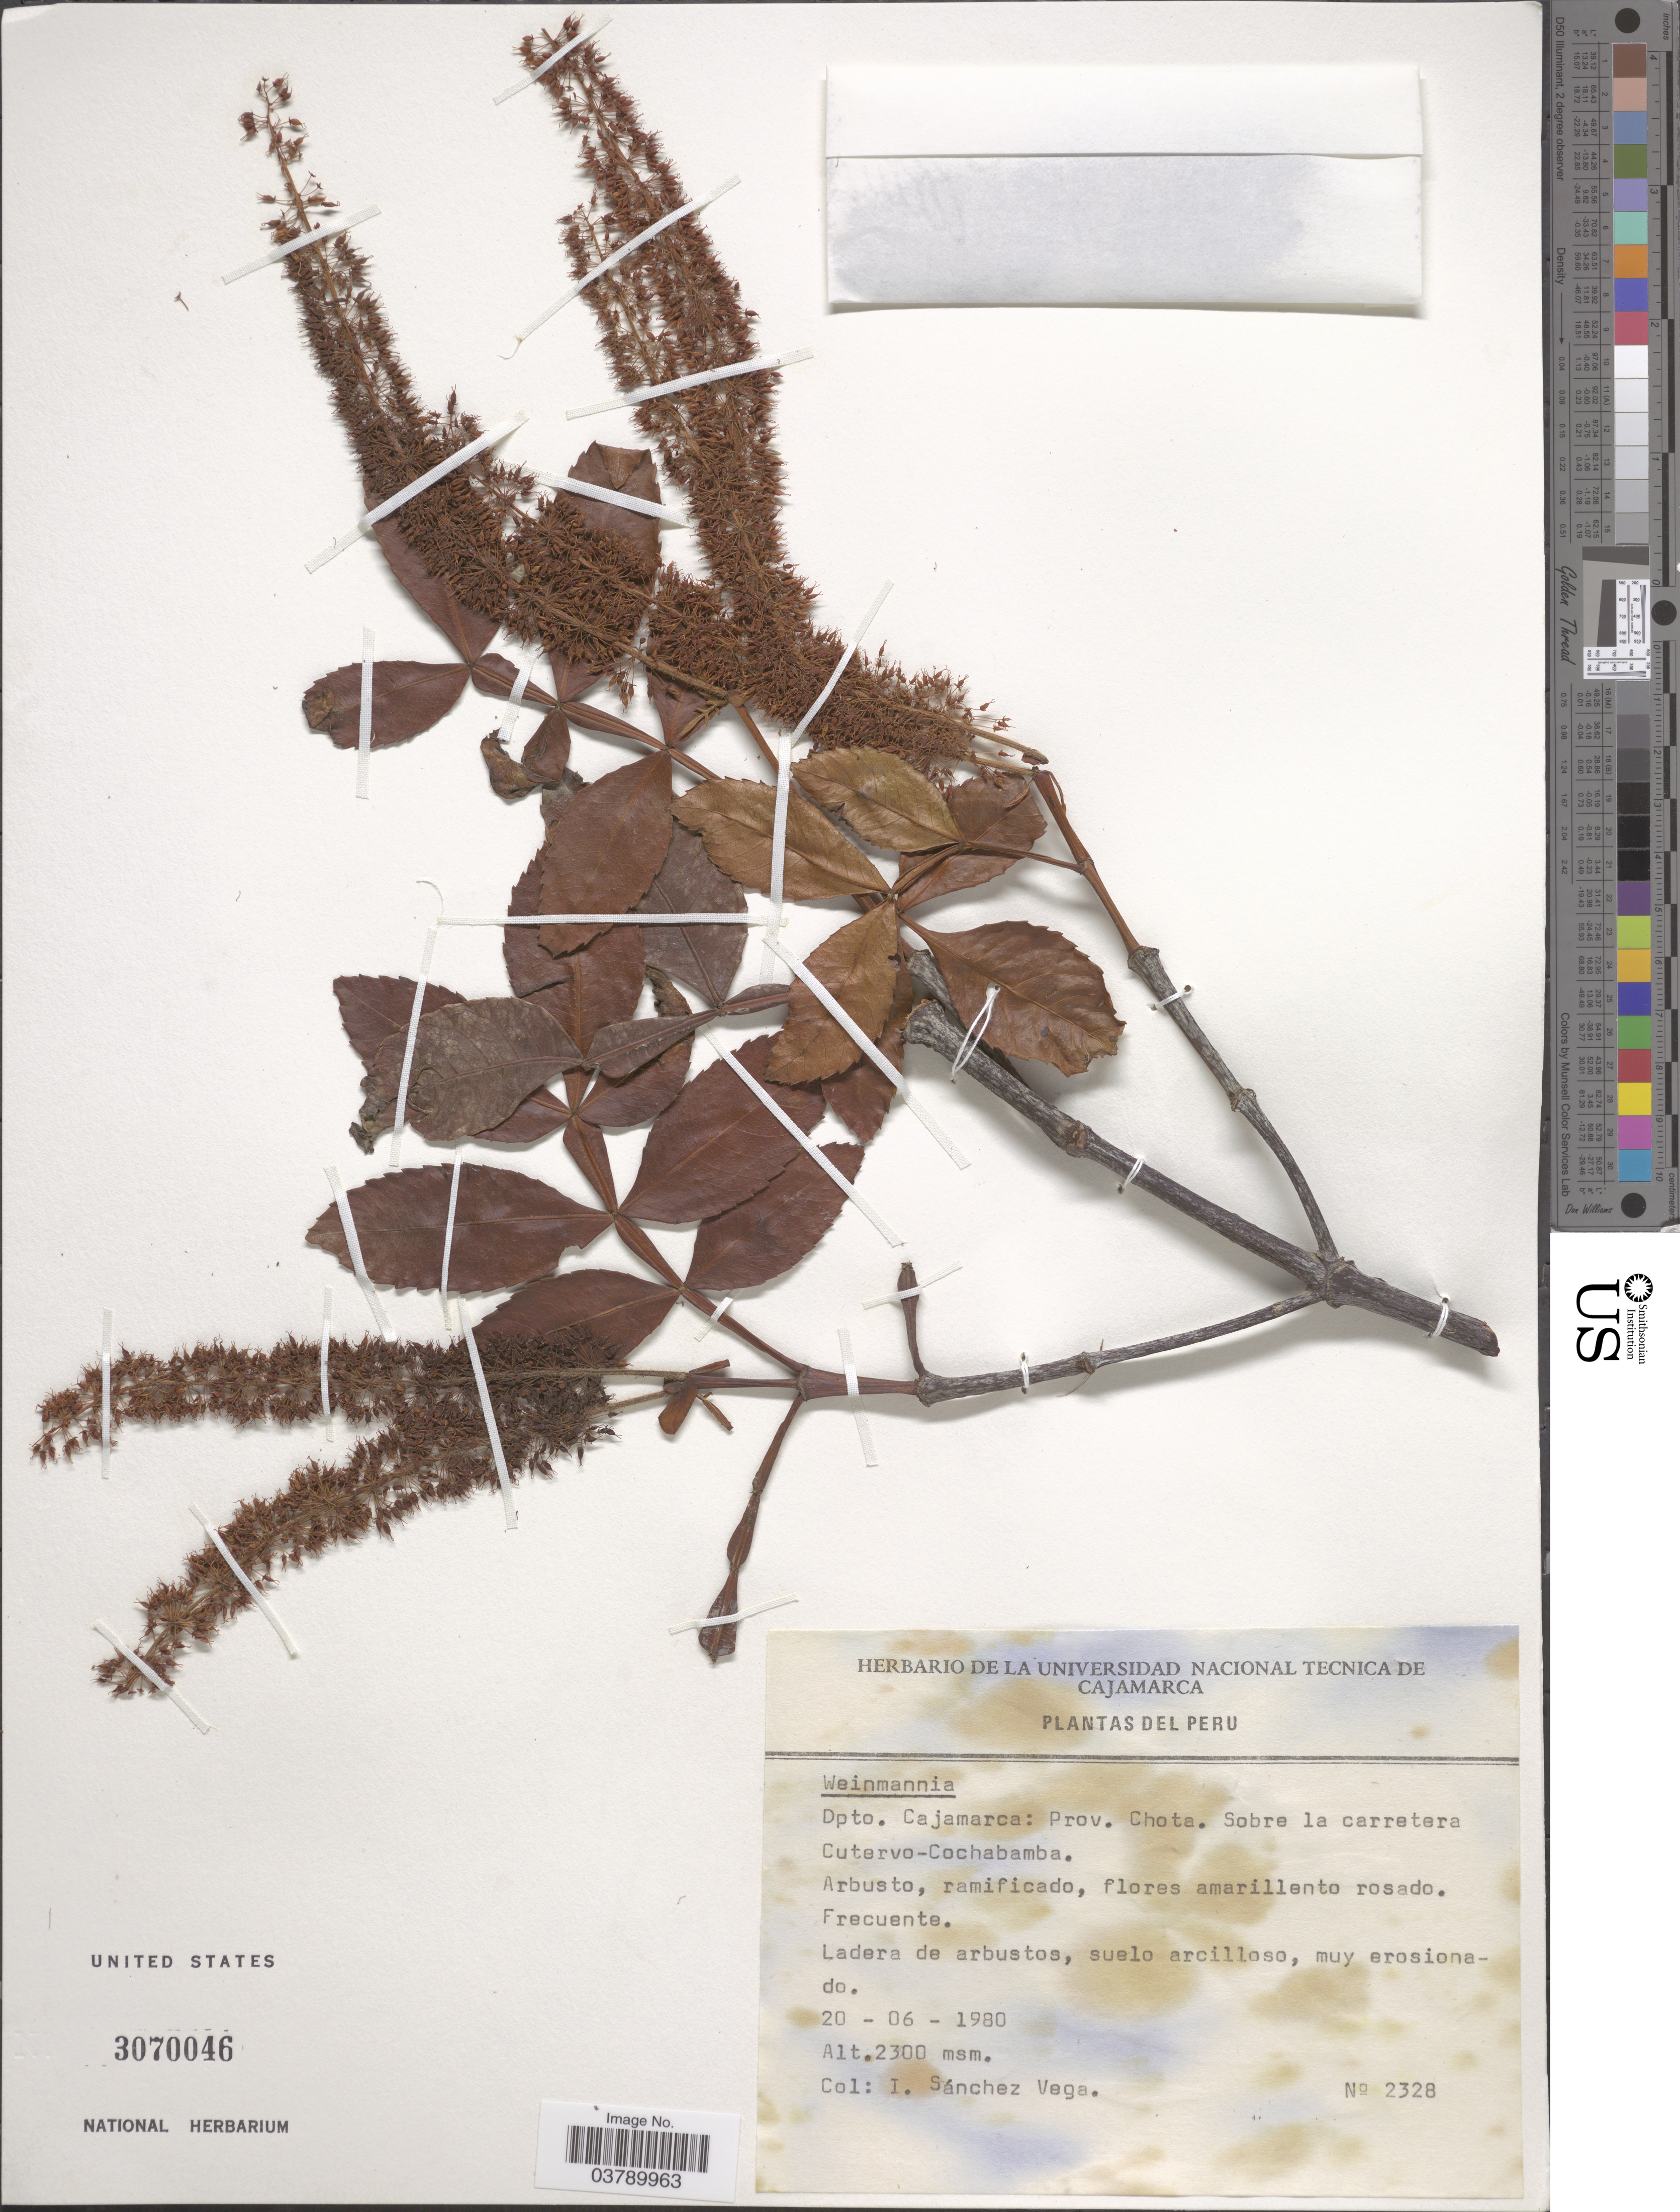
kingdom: Plantae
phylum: Tracheophyta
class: Magnoliopsida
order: Oxalidales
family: Cunoniaceae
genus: Weinmannia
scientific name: Weinmannia sp.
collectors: I. Sánchez Vega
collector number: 2328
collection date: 1980-06-20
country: Peru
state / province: Cajamarca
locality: Dpto. Cajamarca: Prov. Chota. Sobre la carretera Cutervo-Cochabamba.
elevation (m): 2300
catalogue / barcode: US 3070046